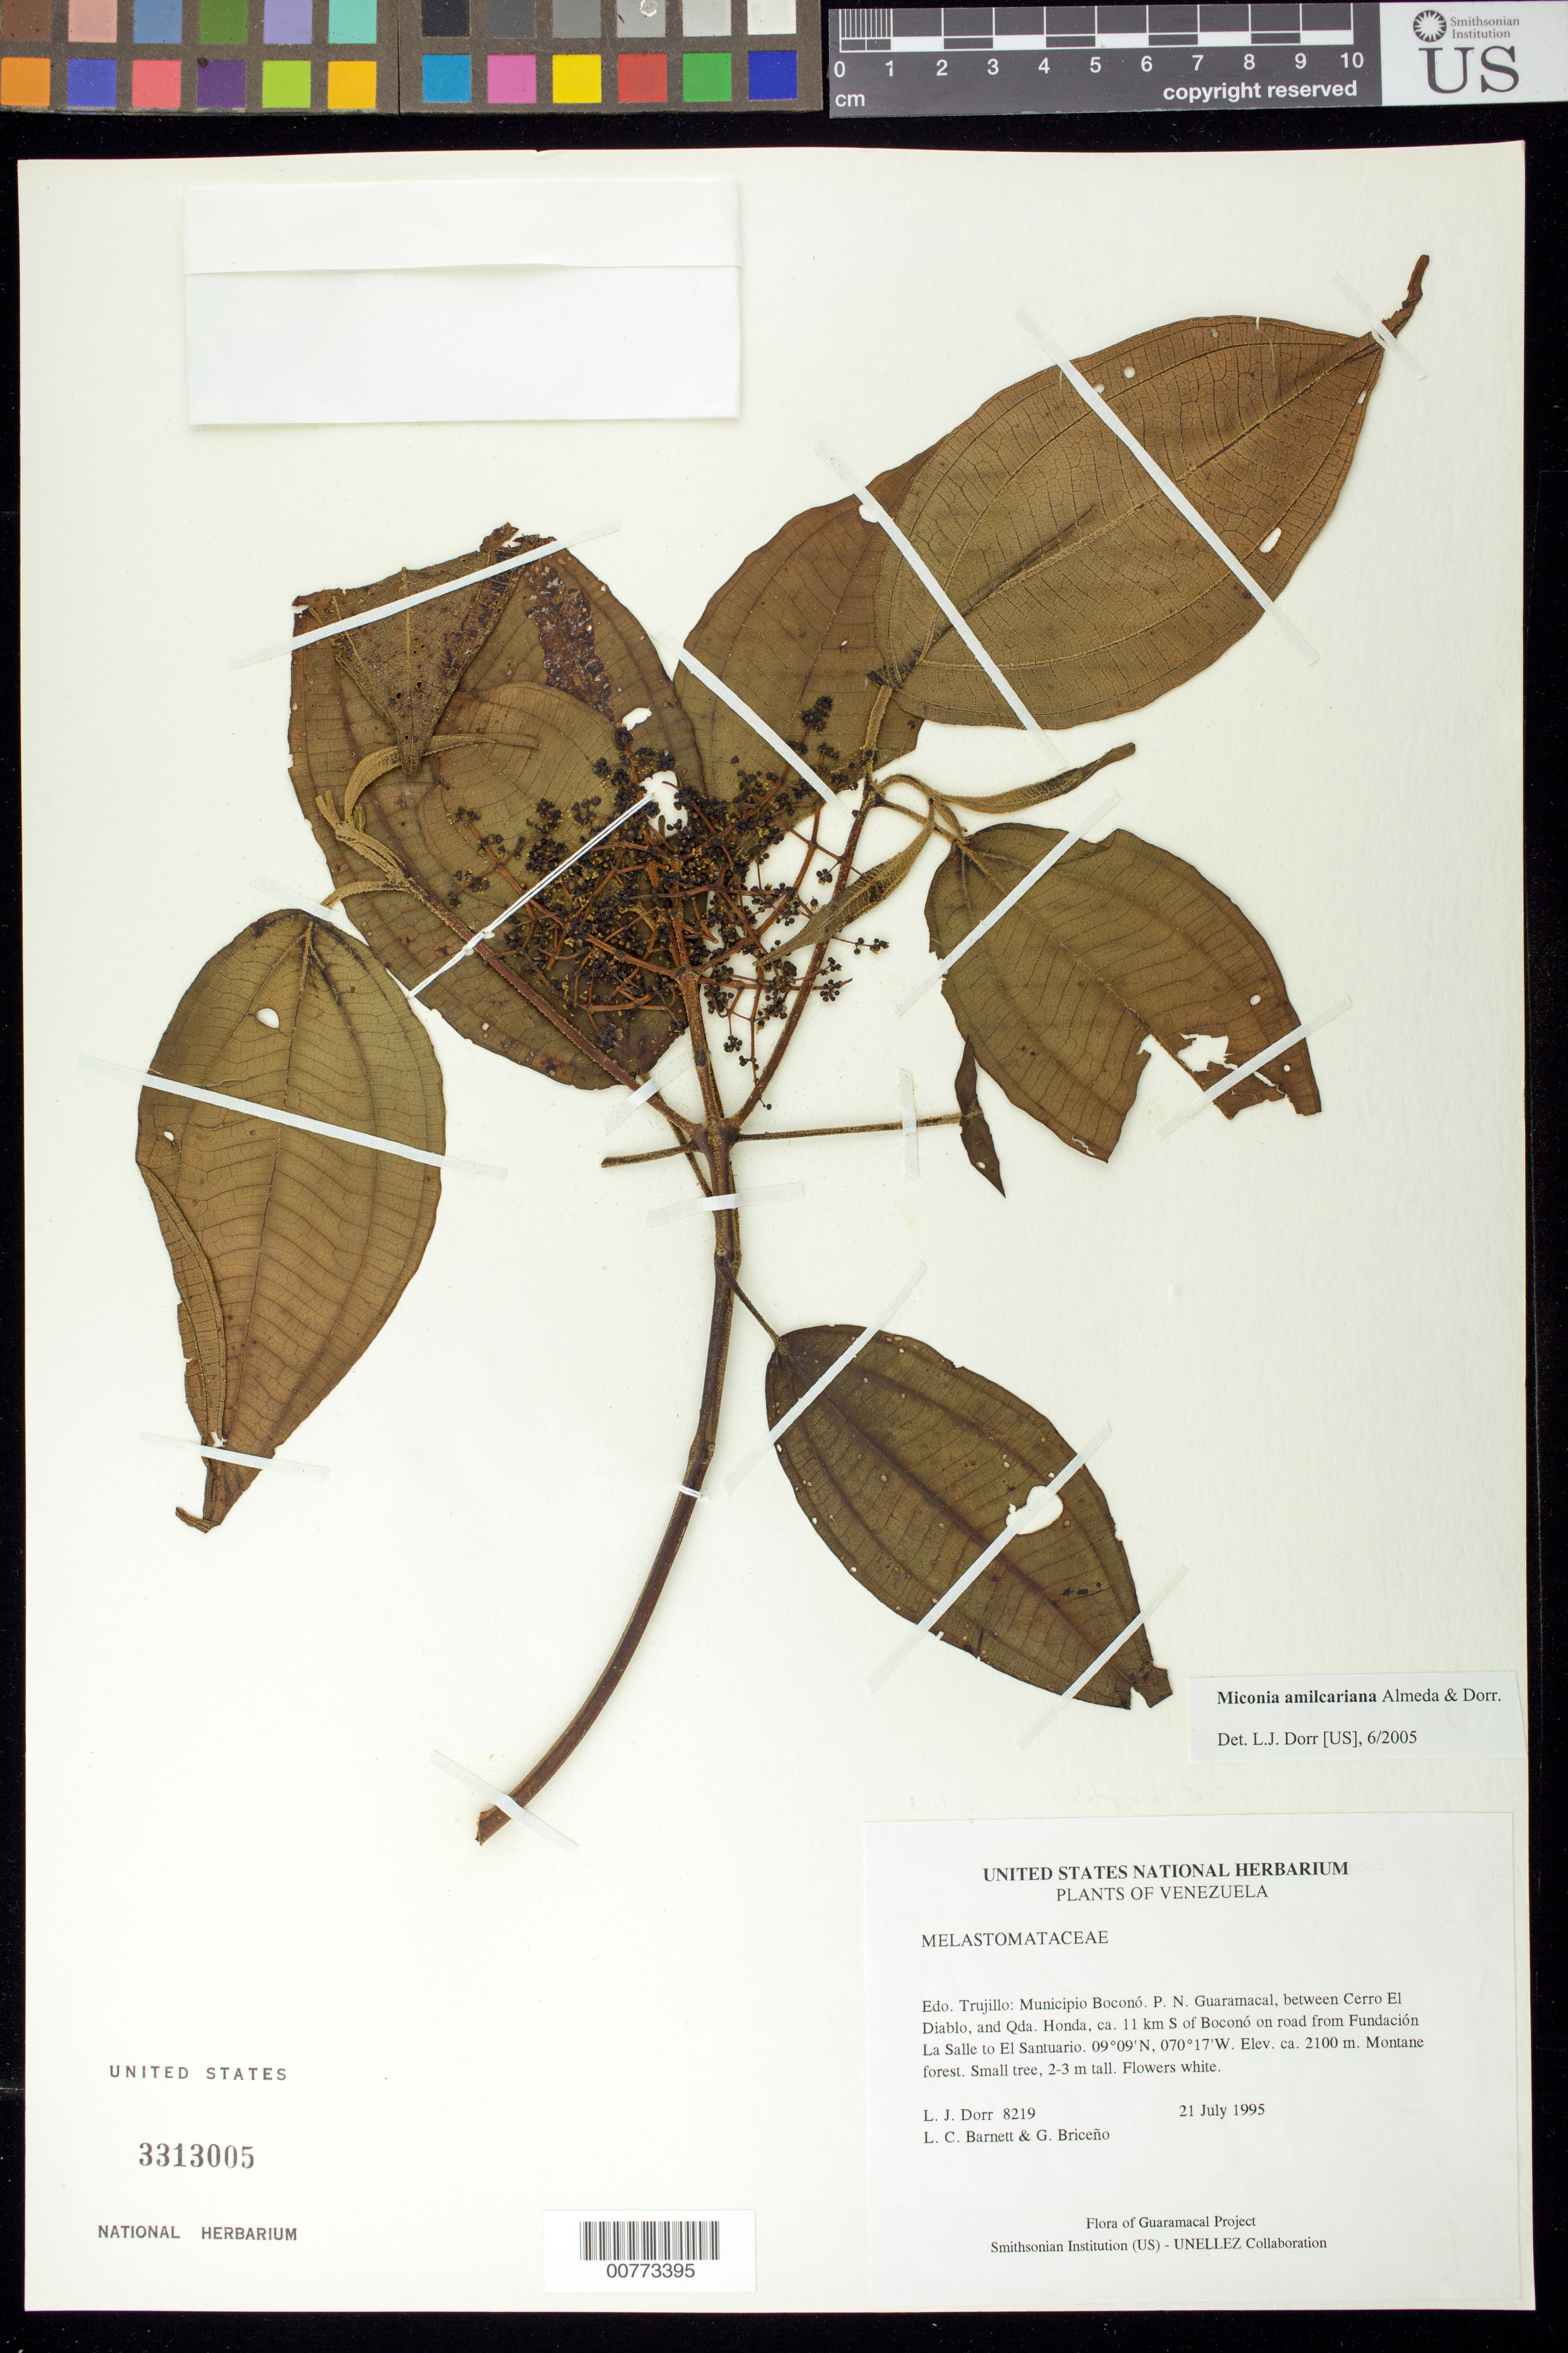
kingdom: Plantae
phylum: Tracheophyta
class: Magnoliopsida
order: Myrtales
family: Melastomataceae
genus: Miconia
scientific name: Miconia amilcariana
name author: Almeda & Dorr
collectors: L. J. Dorr, L. C. Barnett & G. Briceño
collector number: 8219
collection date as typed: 21 Jul 1995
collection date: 1995-07-21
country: Venezuela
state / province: Trujillo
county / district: Boconó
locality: Parque Nacional Guaramacal, between Cerro El Diablo, and Qda. Honda, ca. 11 km S of Boconó on road from Fundación La Salle to El Santuario.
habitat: Montane forest.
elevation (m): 2100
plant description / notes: CAS, PORT, US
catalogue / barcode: US 3313005